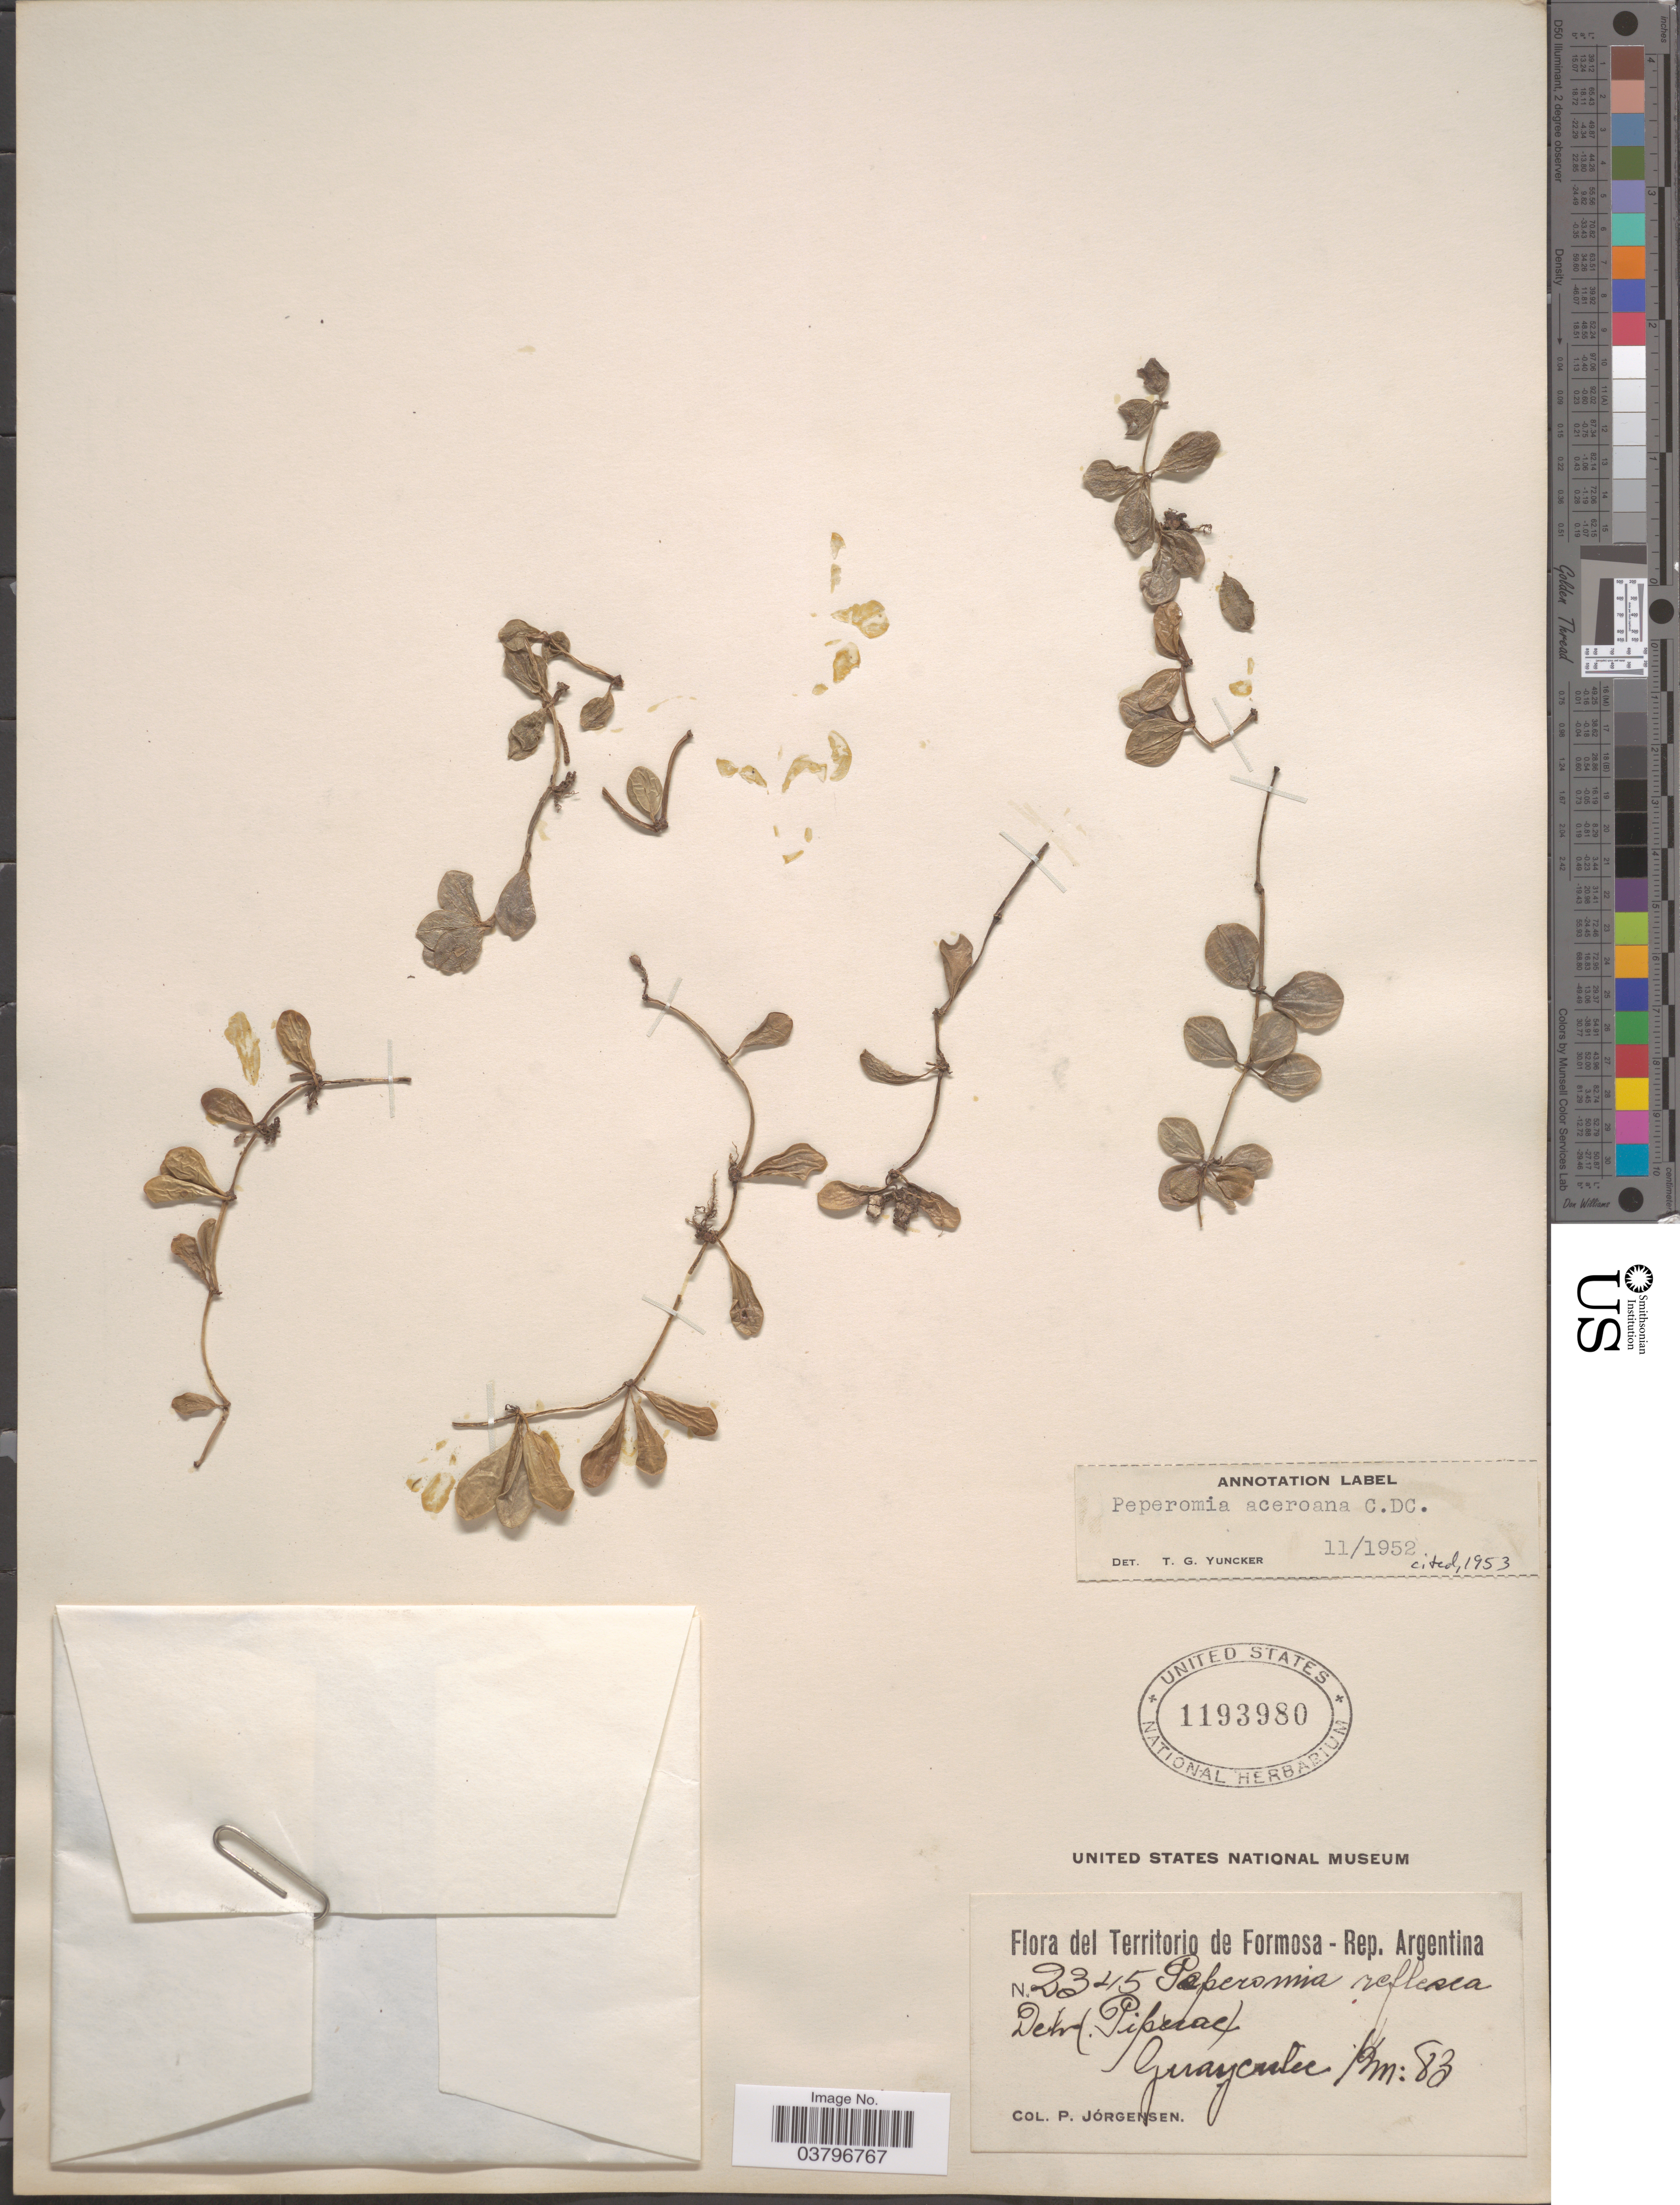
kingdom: Plantae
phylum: Tracheophyta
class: Magnoliopsida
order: Piperales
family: Piperaceae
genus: Peperomia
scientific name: Peperomia aceroana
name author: C. DC.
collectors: P. Jörgensen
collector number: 2345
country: Argentina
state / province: Formosa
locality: Guayculee Km: 83.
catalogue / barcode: US 1193980